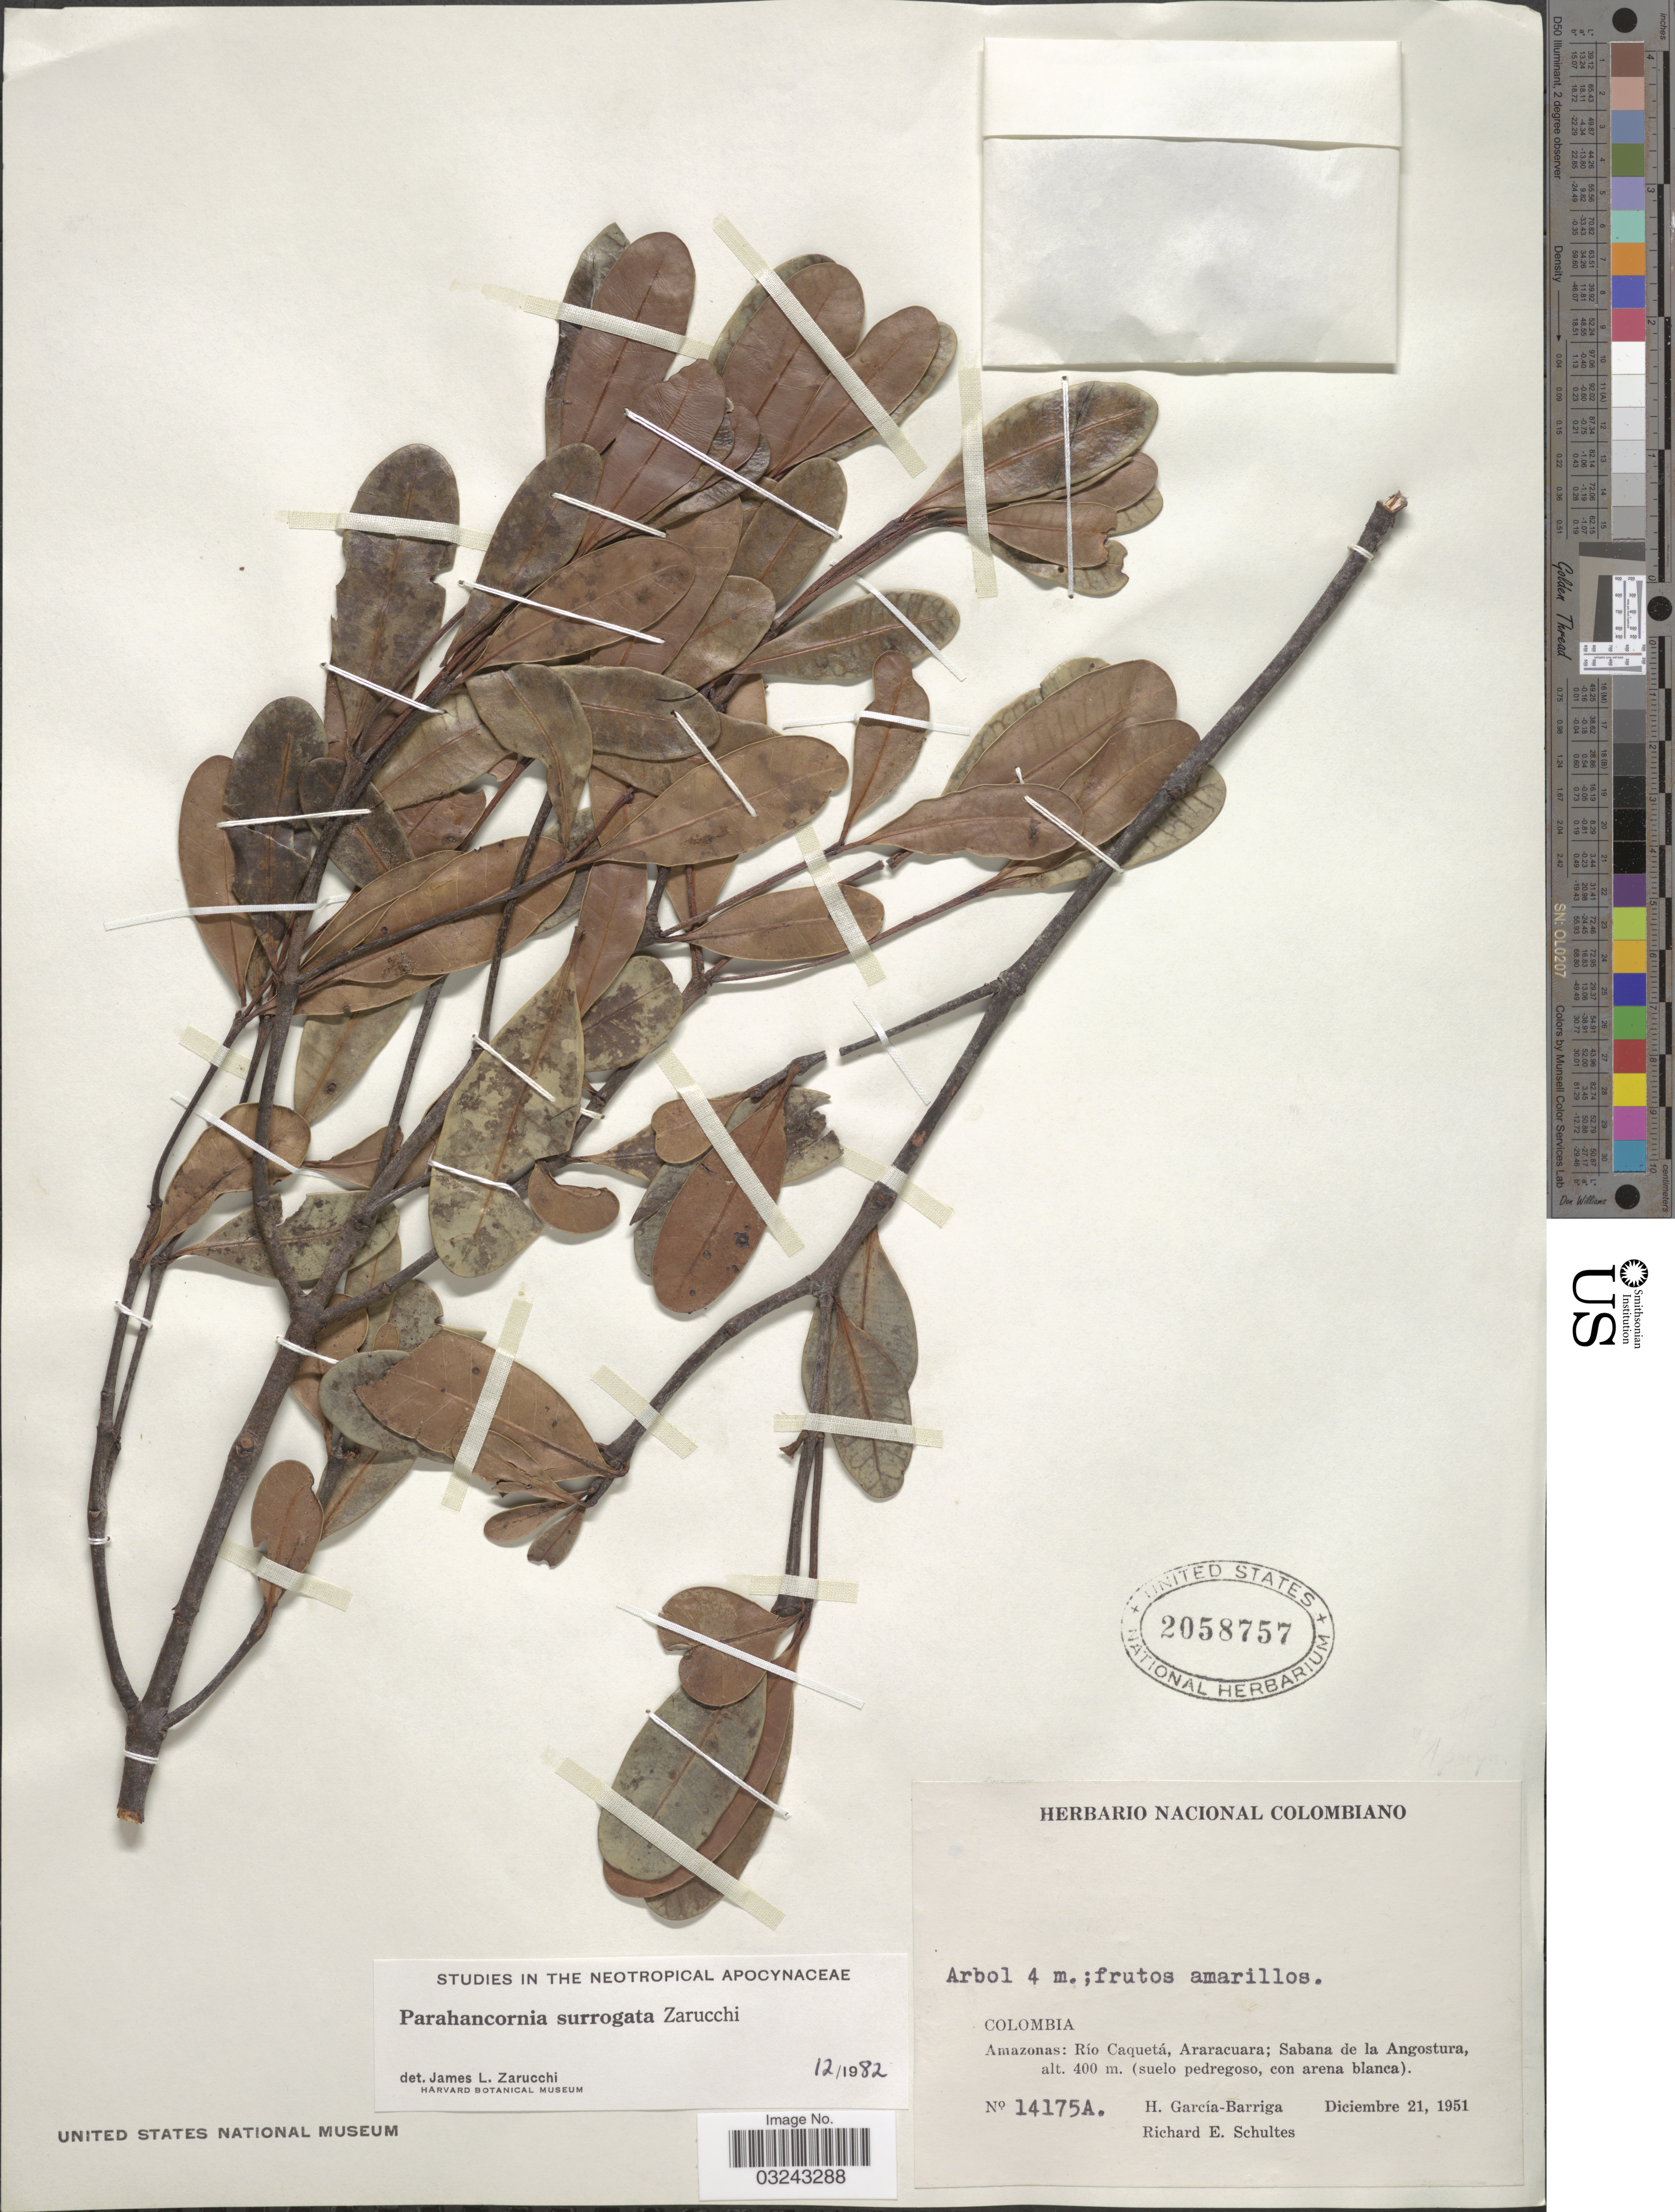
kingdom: Plantae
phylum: Tracheophyta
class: Magnoliopsida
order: Gentianales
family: Apocynaceae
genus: Parahancornia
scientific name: Parahancornia surrogata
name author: Zarucchi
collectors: H. García Barriga & R. E. Schultes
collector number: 14175A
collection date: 1951-12-21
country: Colombia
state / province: Amazônas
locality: Río Caquetá, Araracuara; Sabana de la Agostura. Río Caqueta, Araracuara; Sabana de la Angostura.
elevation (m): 400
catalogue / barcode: US 2058757